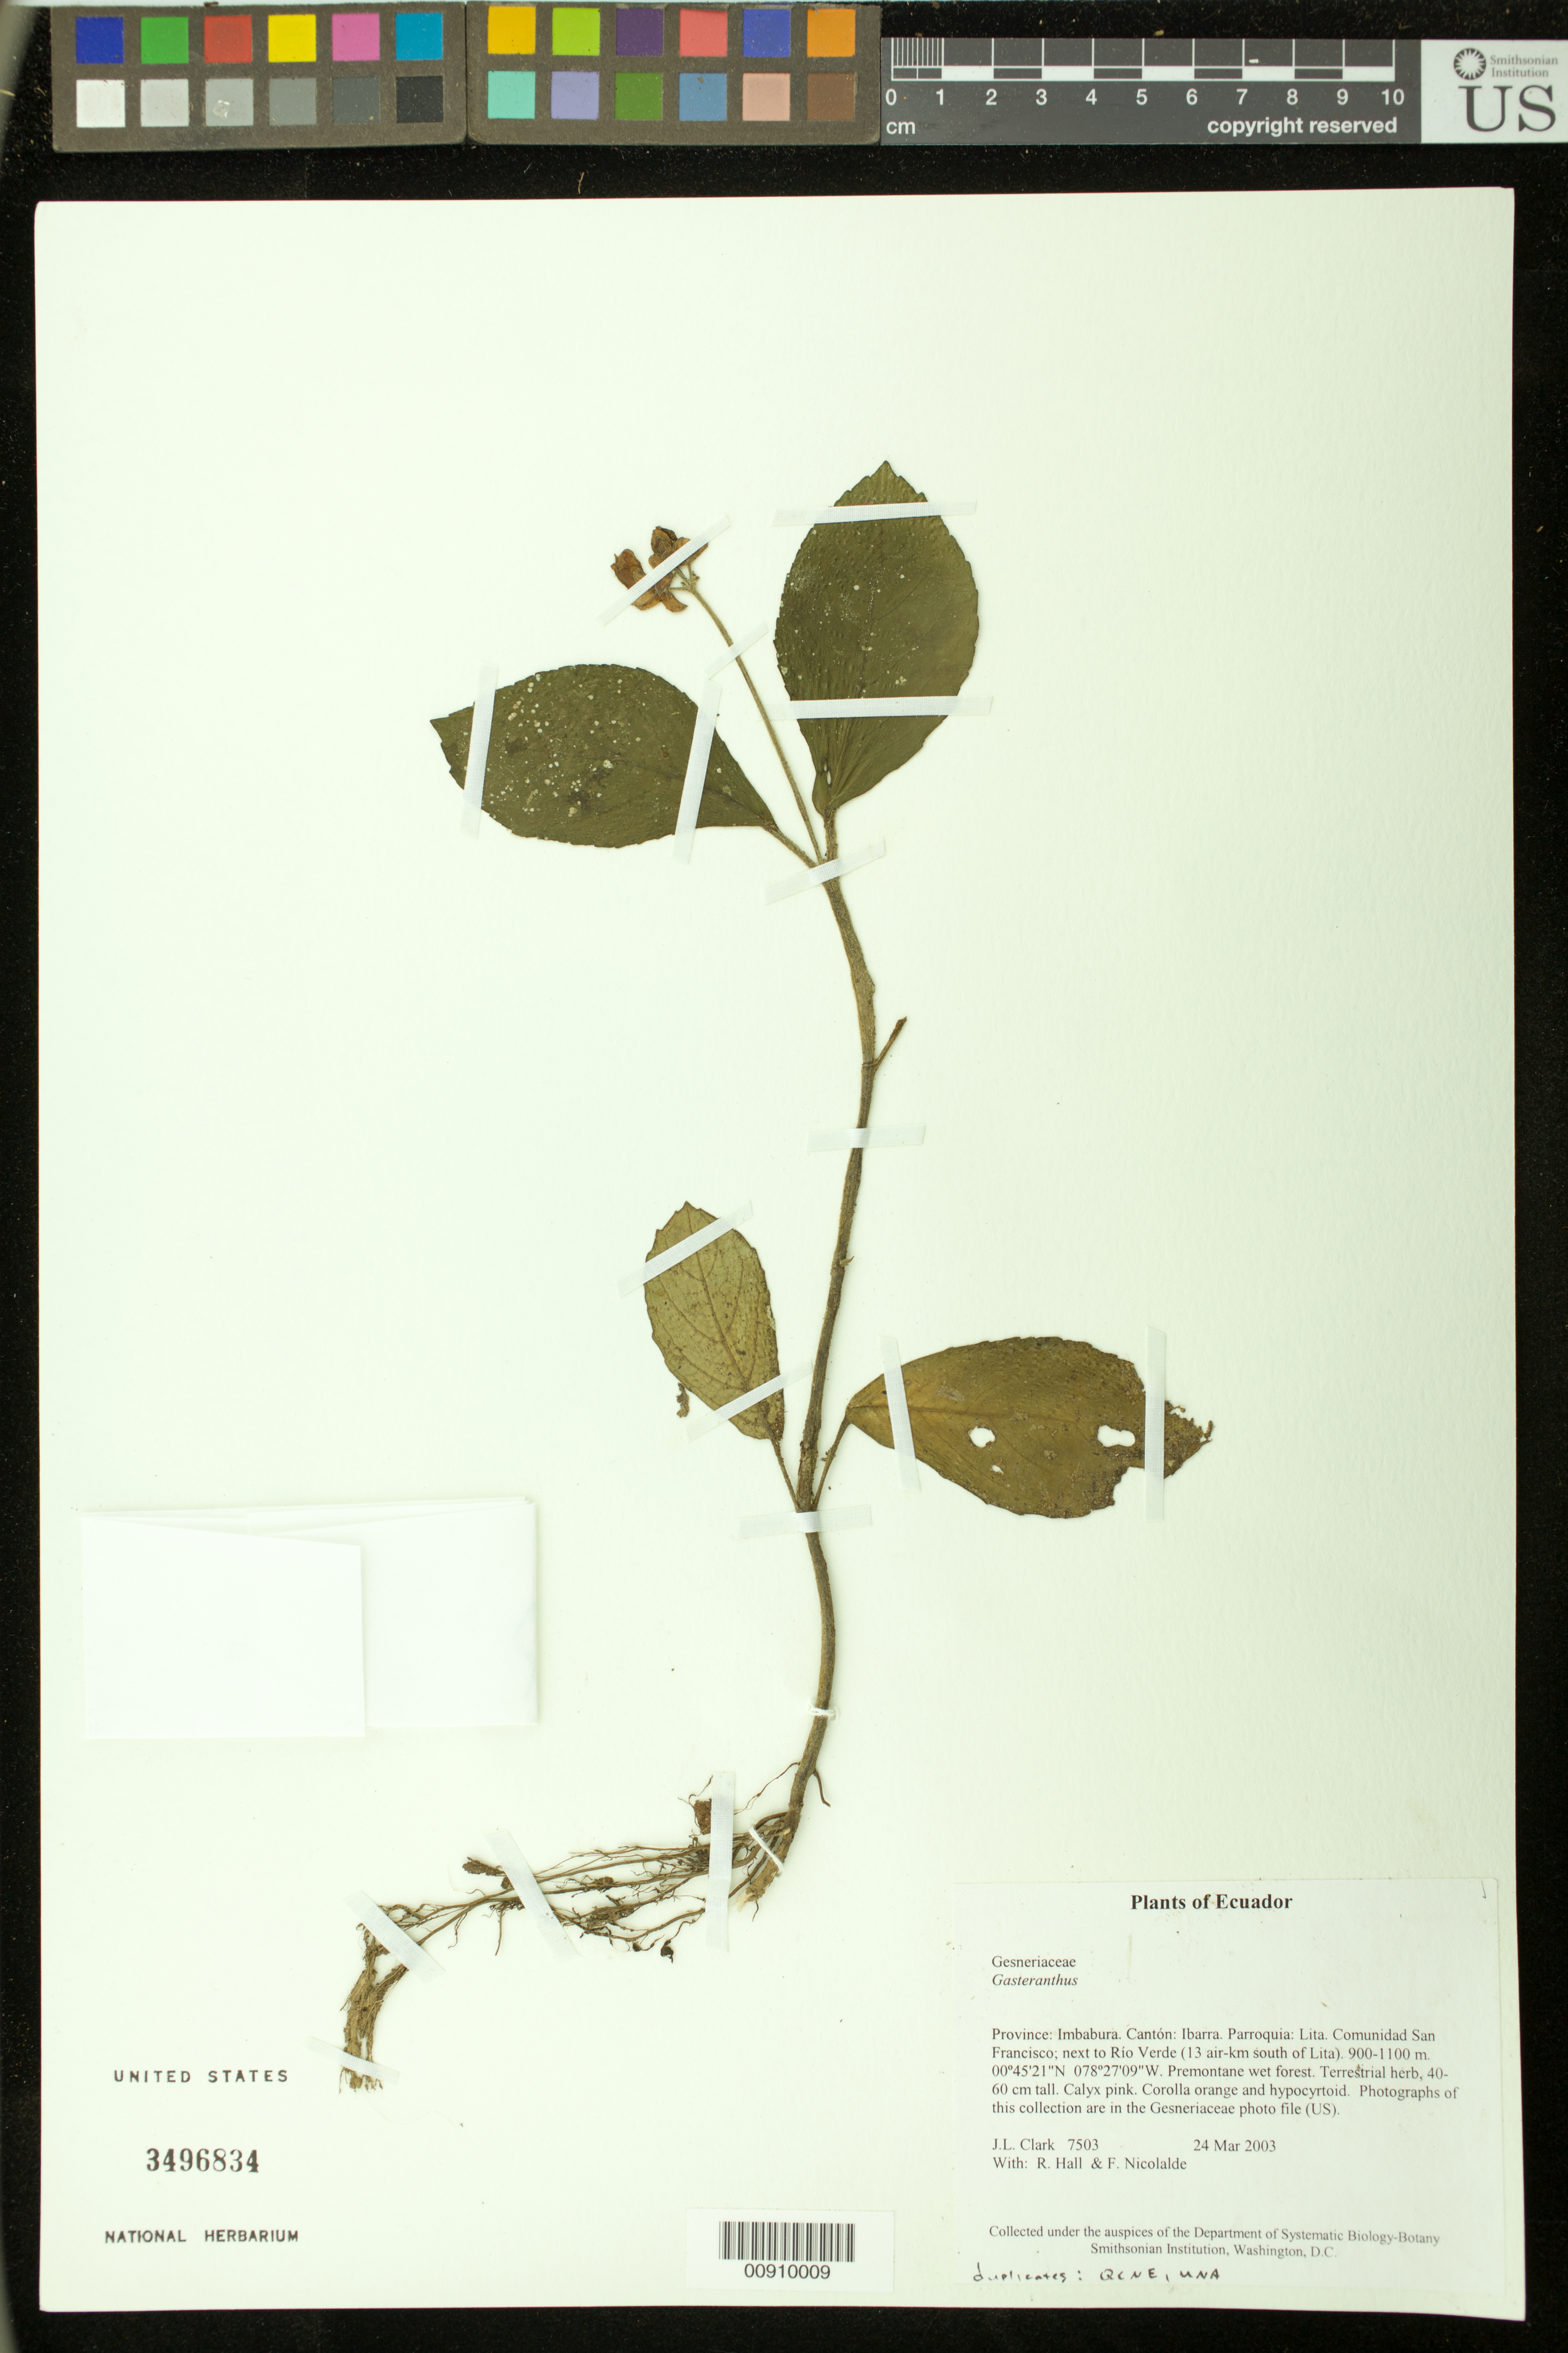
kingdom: Plantae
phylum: Tracheophyta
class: Magnoliopsida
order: Lamiales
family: Gesneriaceae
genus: Gasteranthus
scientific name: Gasteranthus sp.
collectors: J. L. Clark, R. Hall & F. Nicolalde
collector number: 7503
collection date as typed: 24 Mar 2003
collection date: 2003-03-24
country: Ecuador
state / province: Imbabura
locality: Ibarra. Parroquia: Lita. Comunidad San Francisco; next to Río Verde (13 air-km south of Lita).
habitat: Premontane wet forest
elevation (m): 900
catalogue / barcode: US 3496834